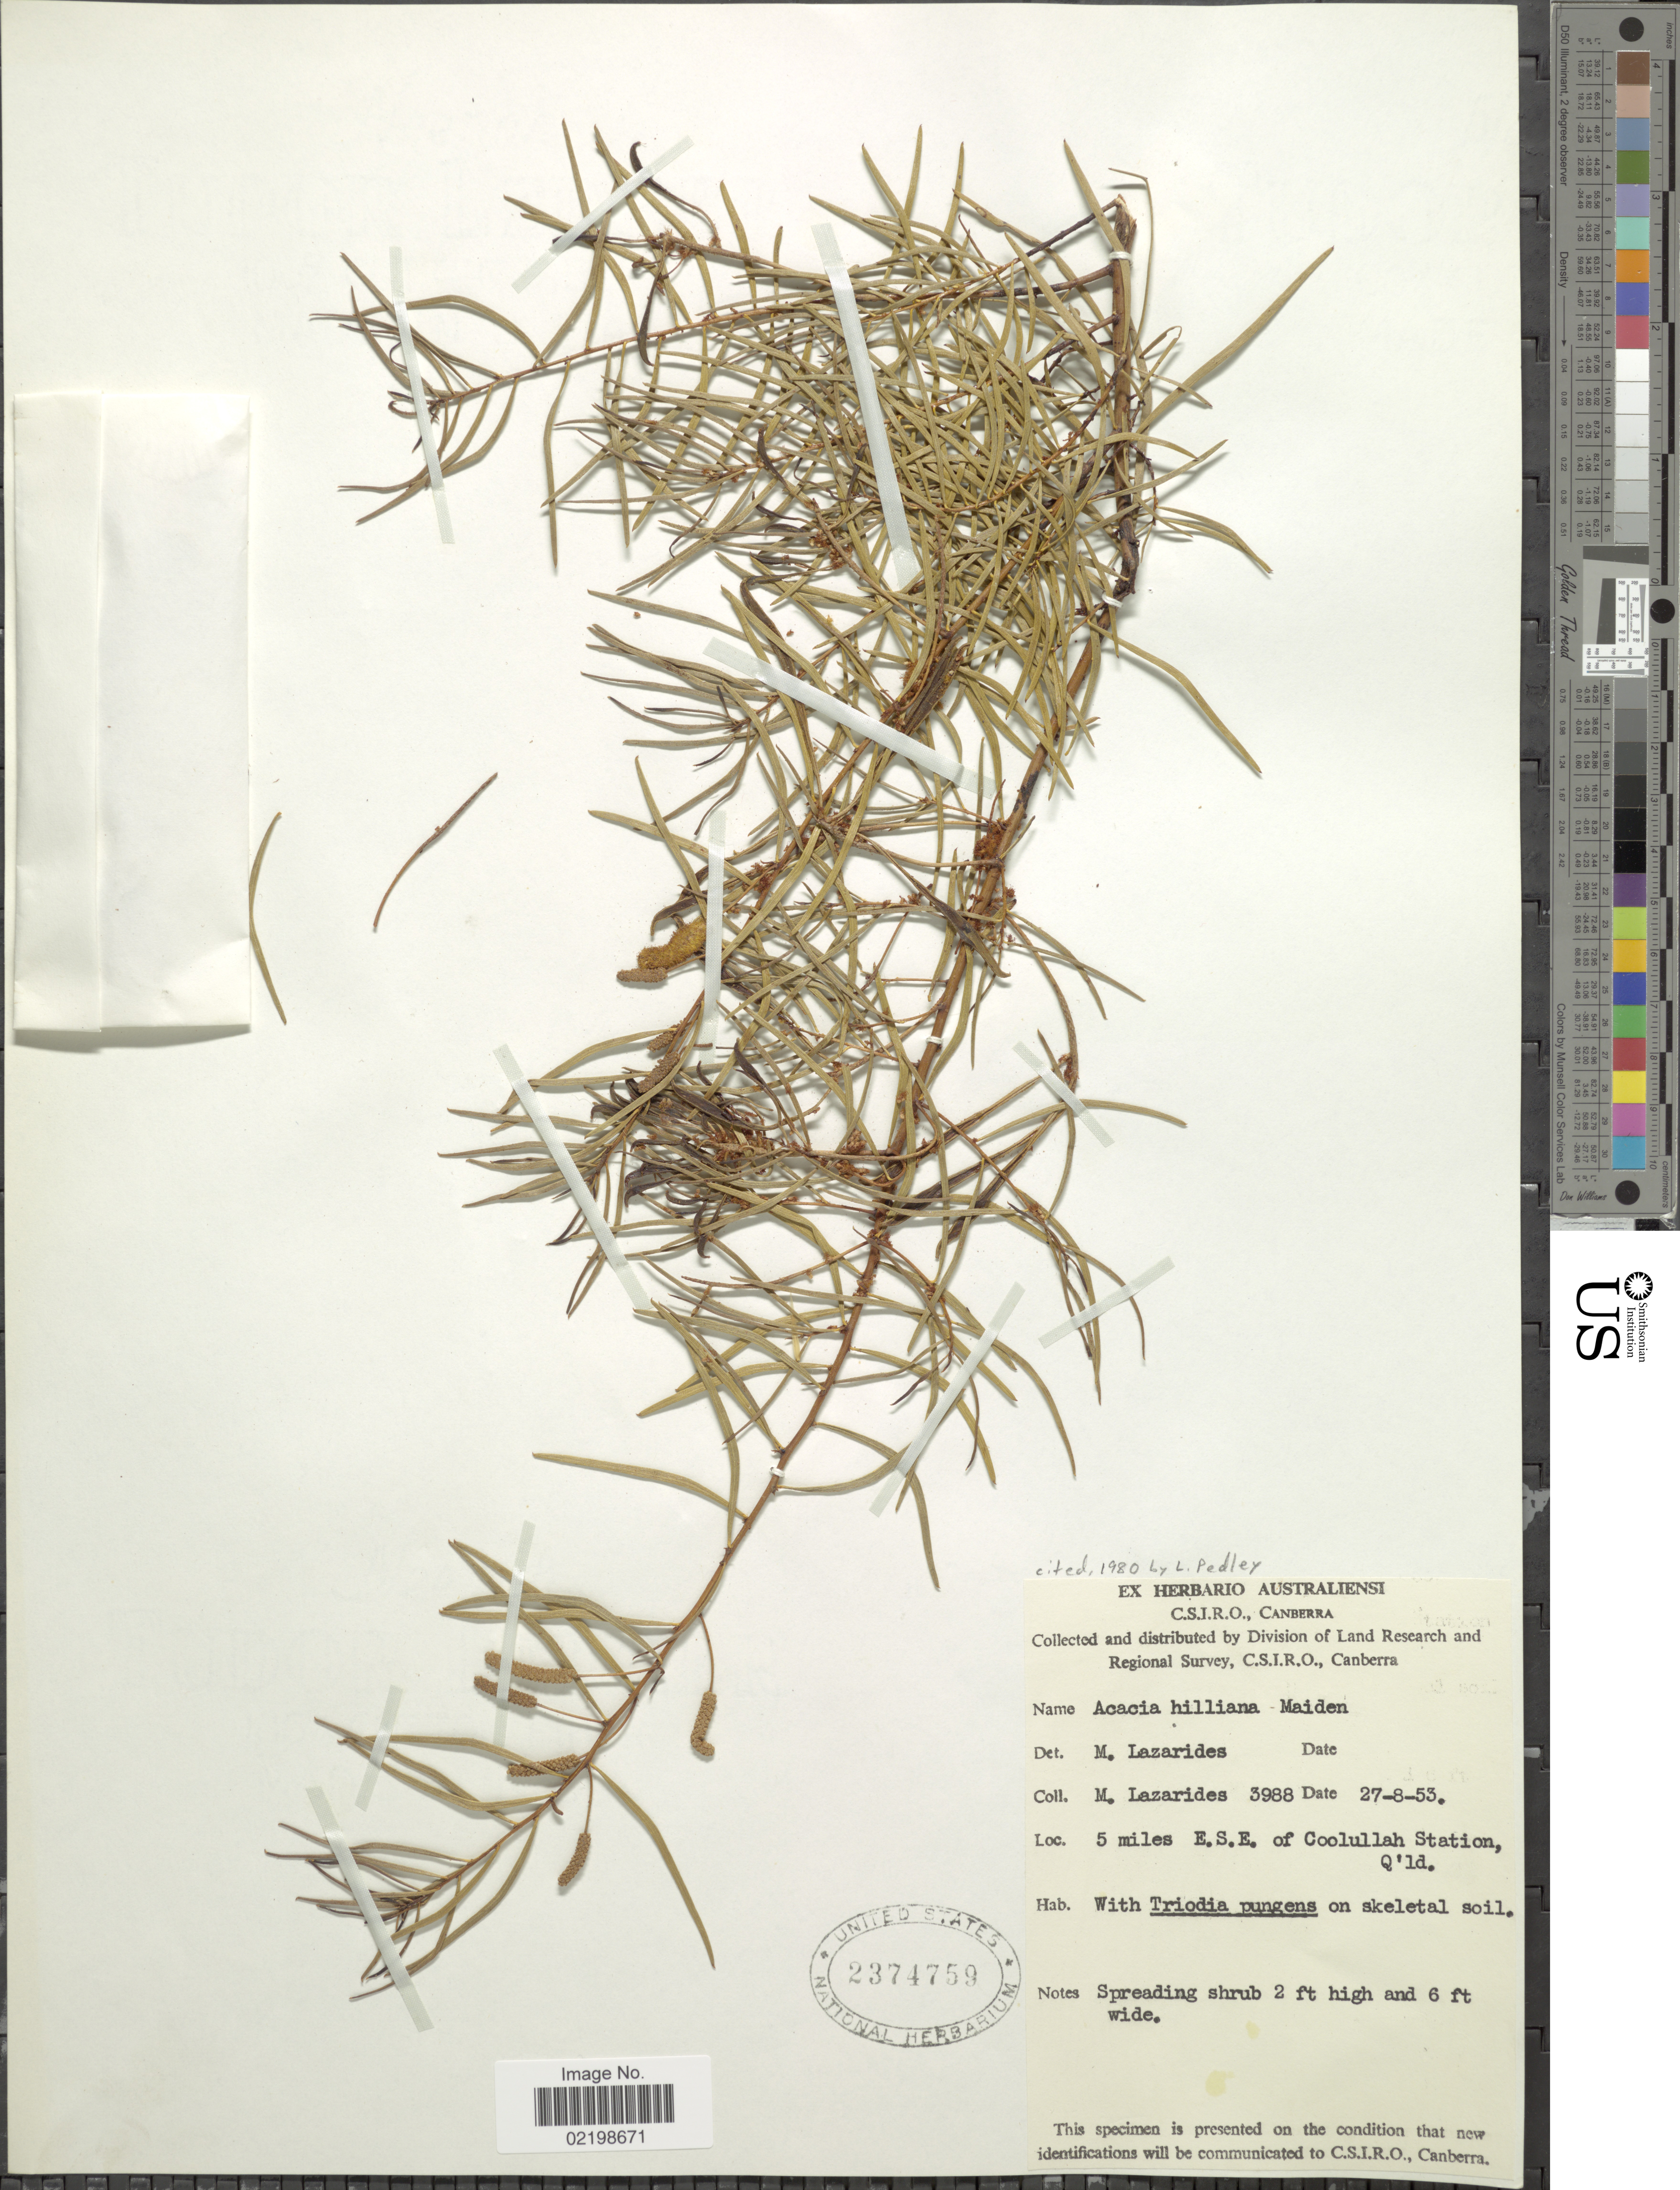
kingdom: Plantae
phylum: Tracheophyta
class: Magnoliopsida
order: Fabales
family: Fabaceae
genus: Acacia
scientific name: Acacia hilliana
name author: Maiden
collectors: M. Lazarides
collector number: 3988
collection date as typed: Transcribed d/m/y: 27/8/53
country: Australia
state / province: Queensland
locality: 5 miles E.S.E. of Coolullah Station, Q'ld.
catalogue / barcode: US 2374759